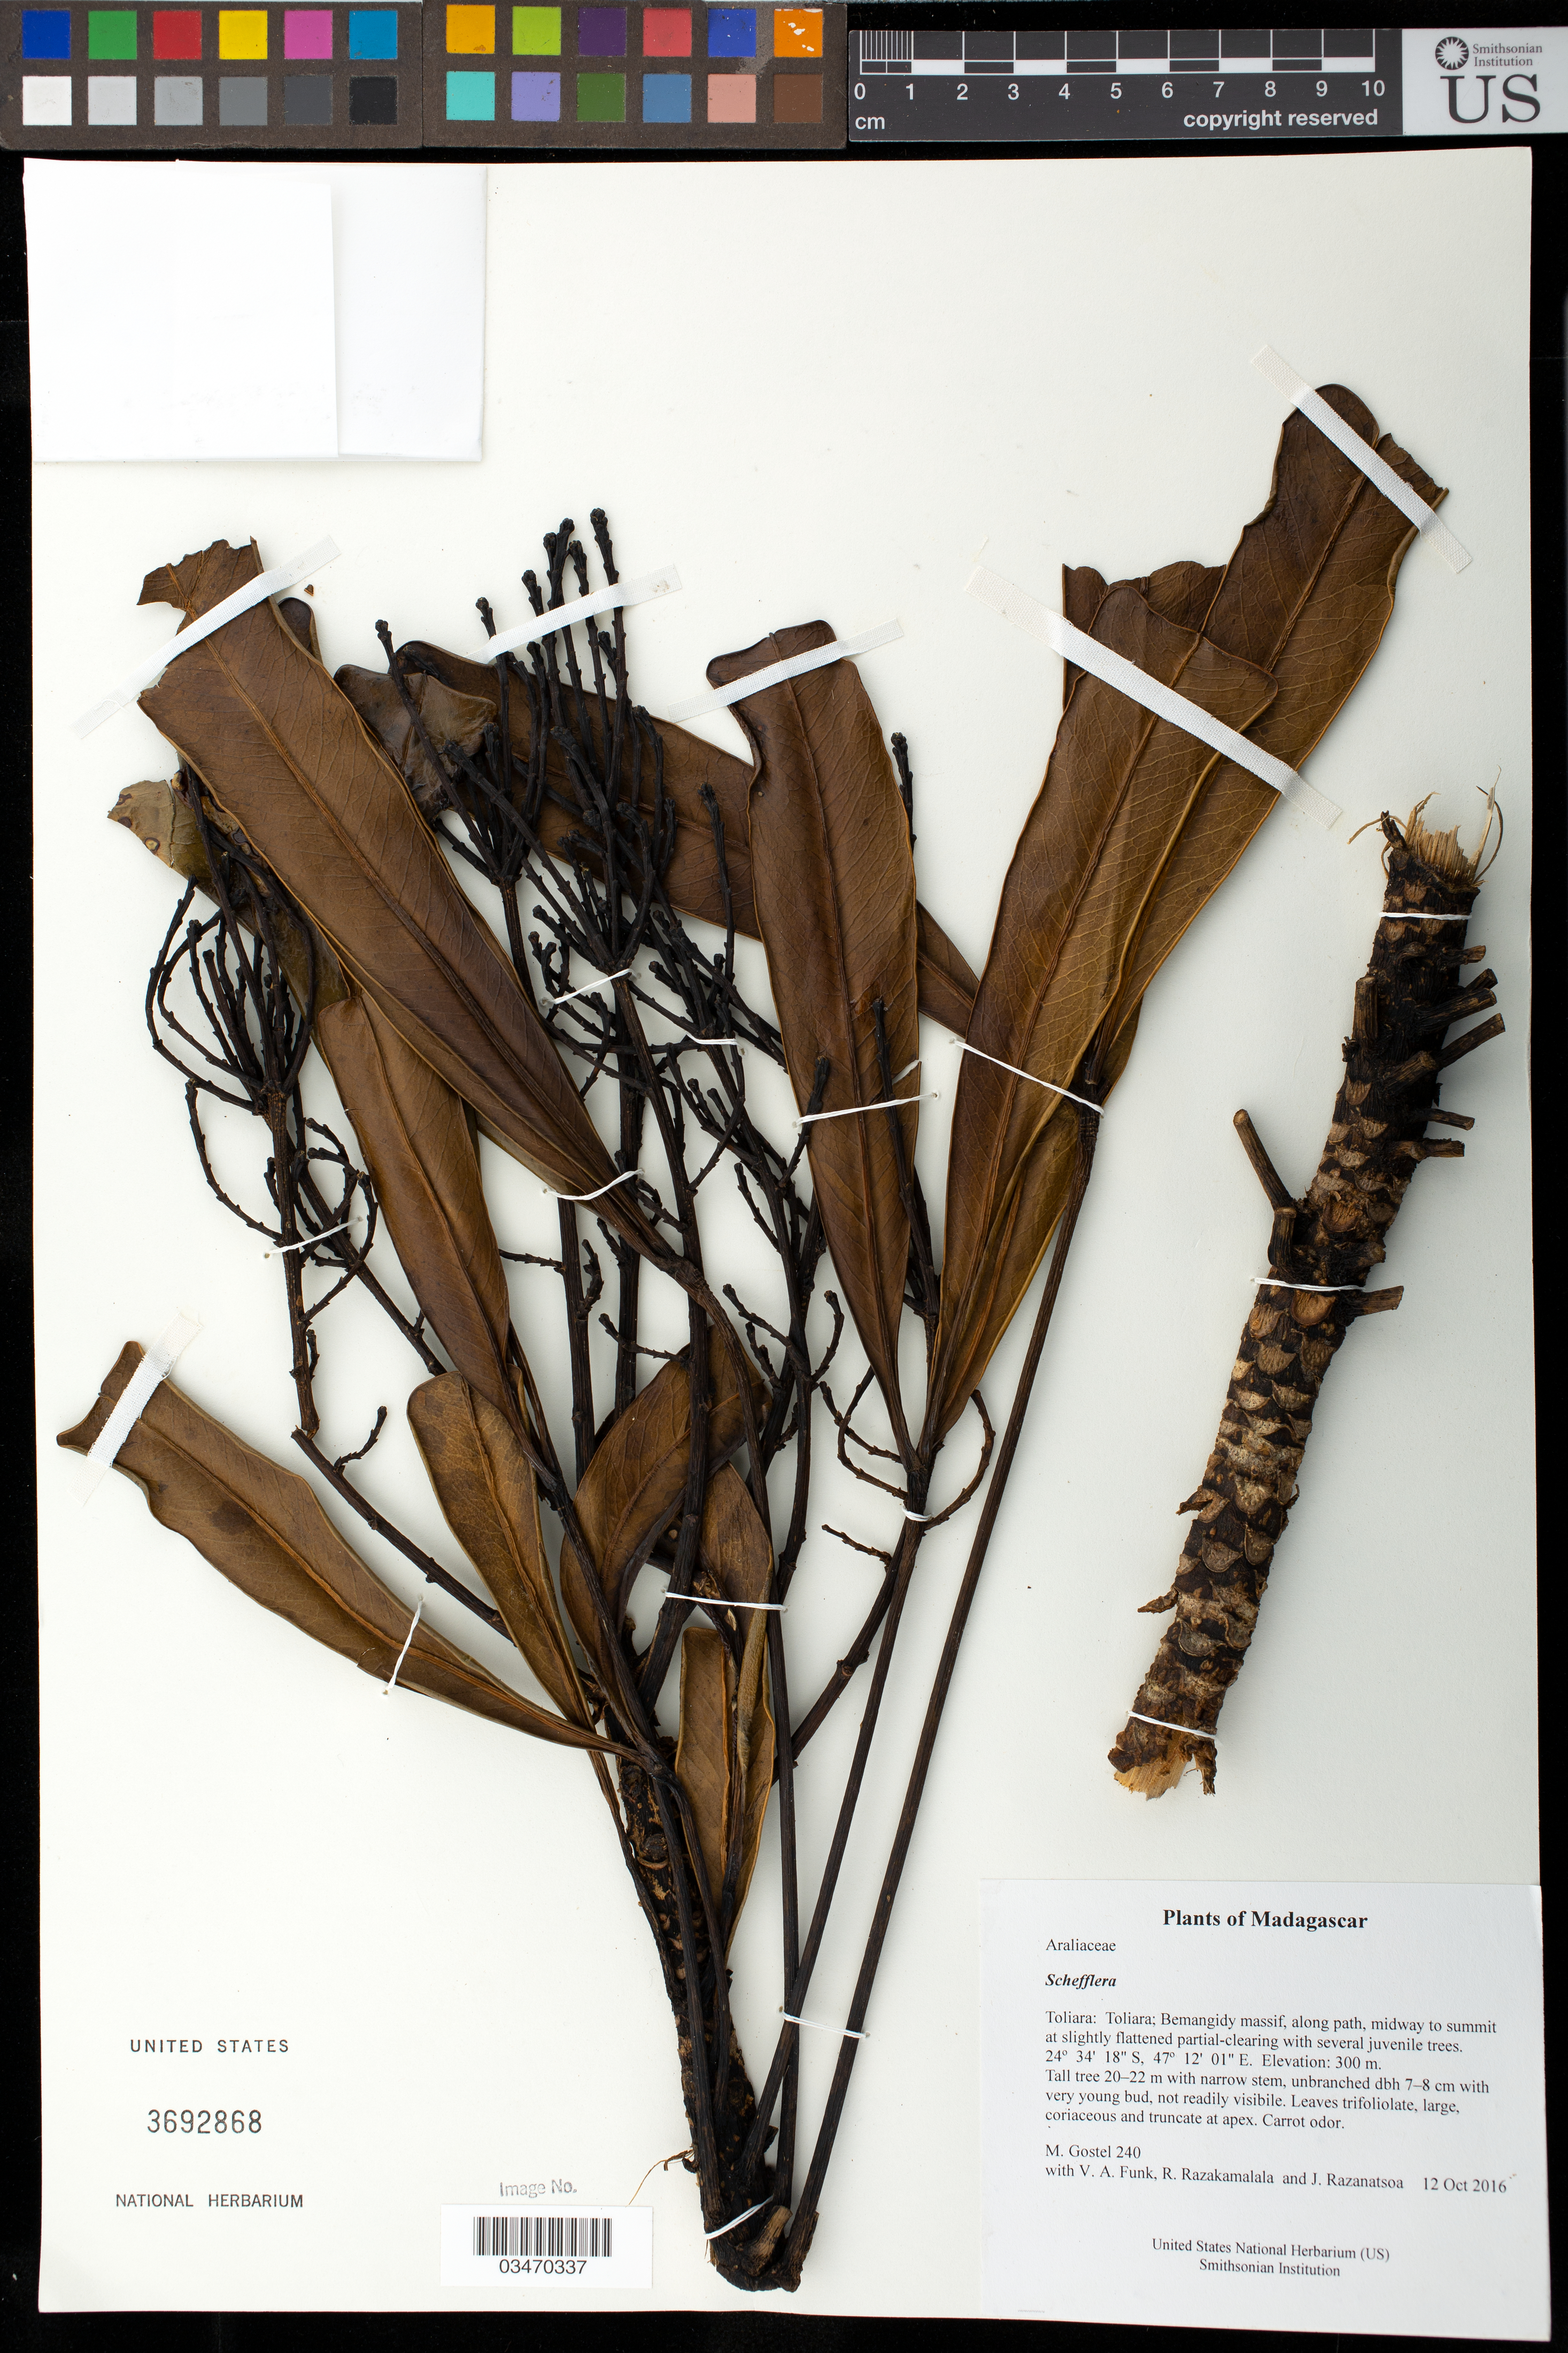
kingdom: Plantae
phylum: Tracheophyta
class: Magnoliopsida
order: Apiales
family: Araliaceae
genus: Schefflera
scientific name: Schefflera sp.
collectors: V. Funk, R. Razakamalala & J. Razanatsoa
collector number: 240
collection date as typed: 12 Oct 2016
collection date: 2016-10-12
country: Madagascar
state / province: Anosy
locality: Toliara; Bemangidy massif, along path, midway to summit at slightly flattened partial-clearing with several juvenile trees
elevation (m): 300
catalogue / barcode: US 3692868